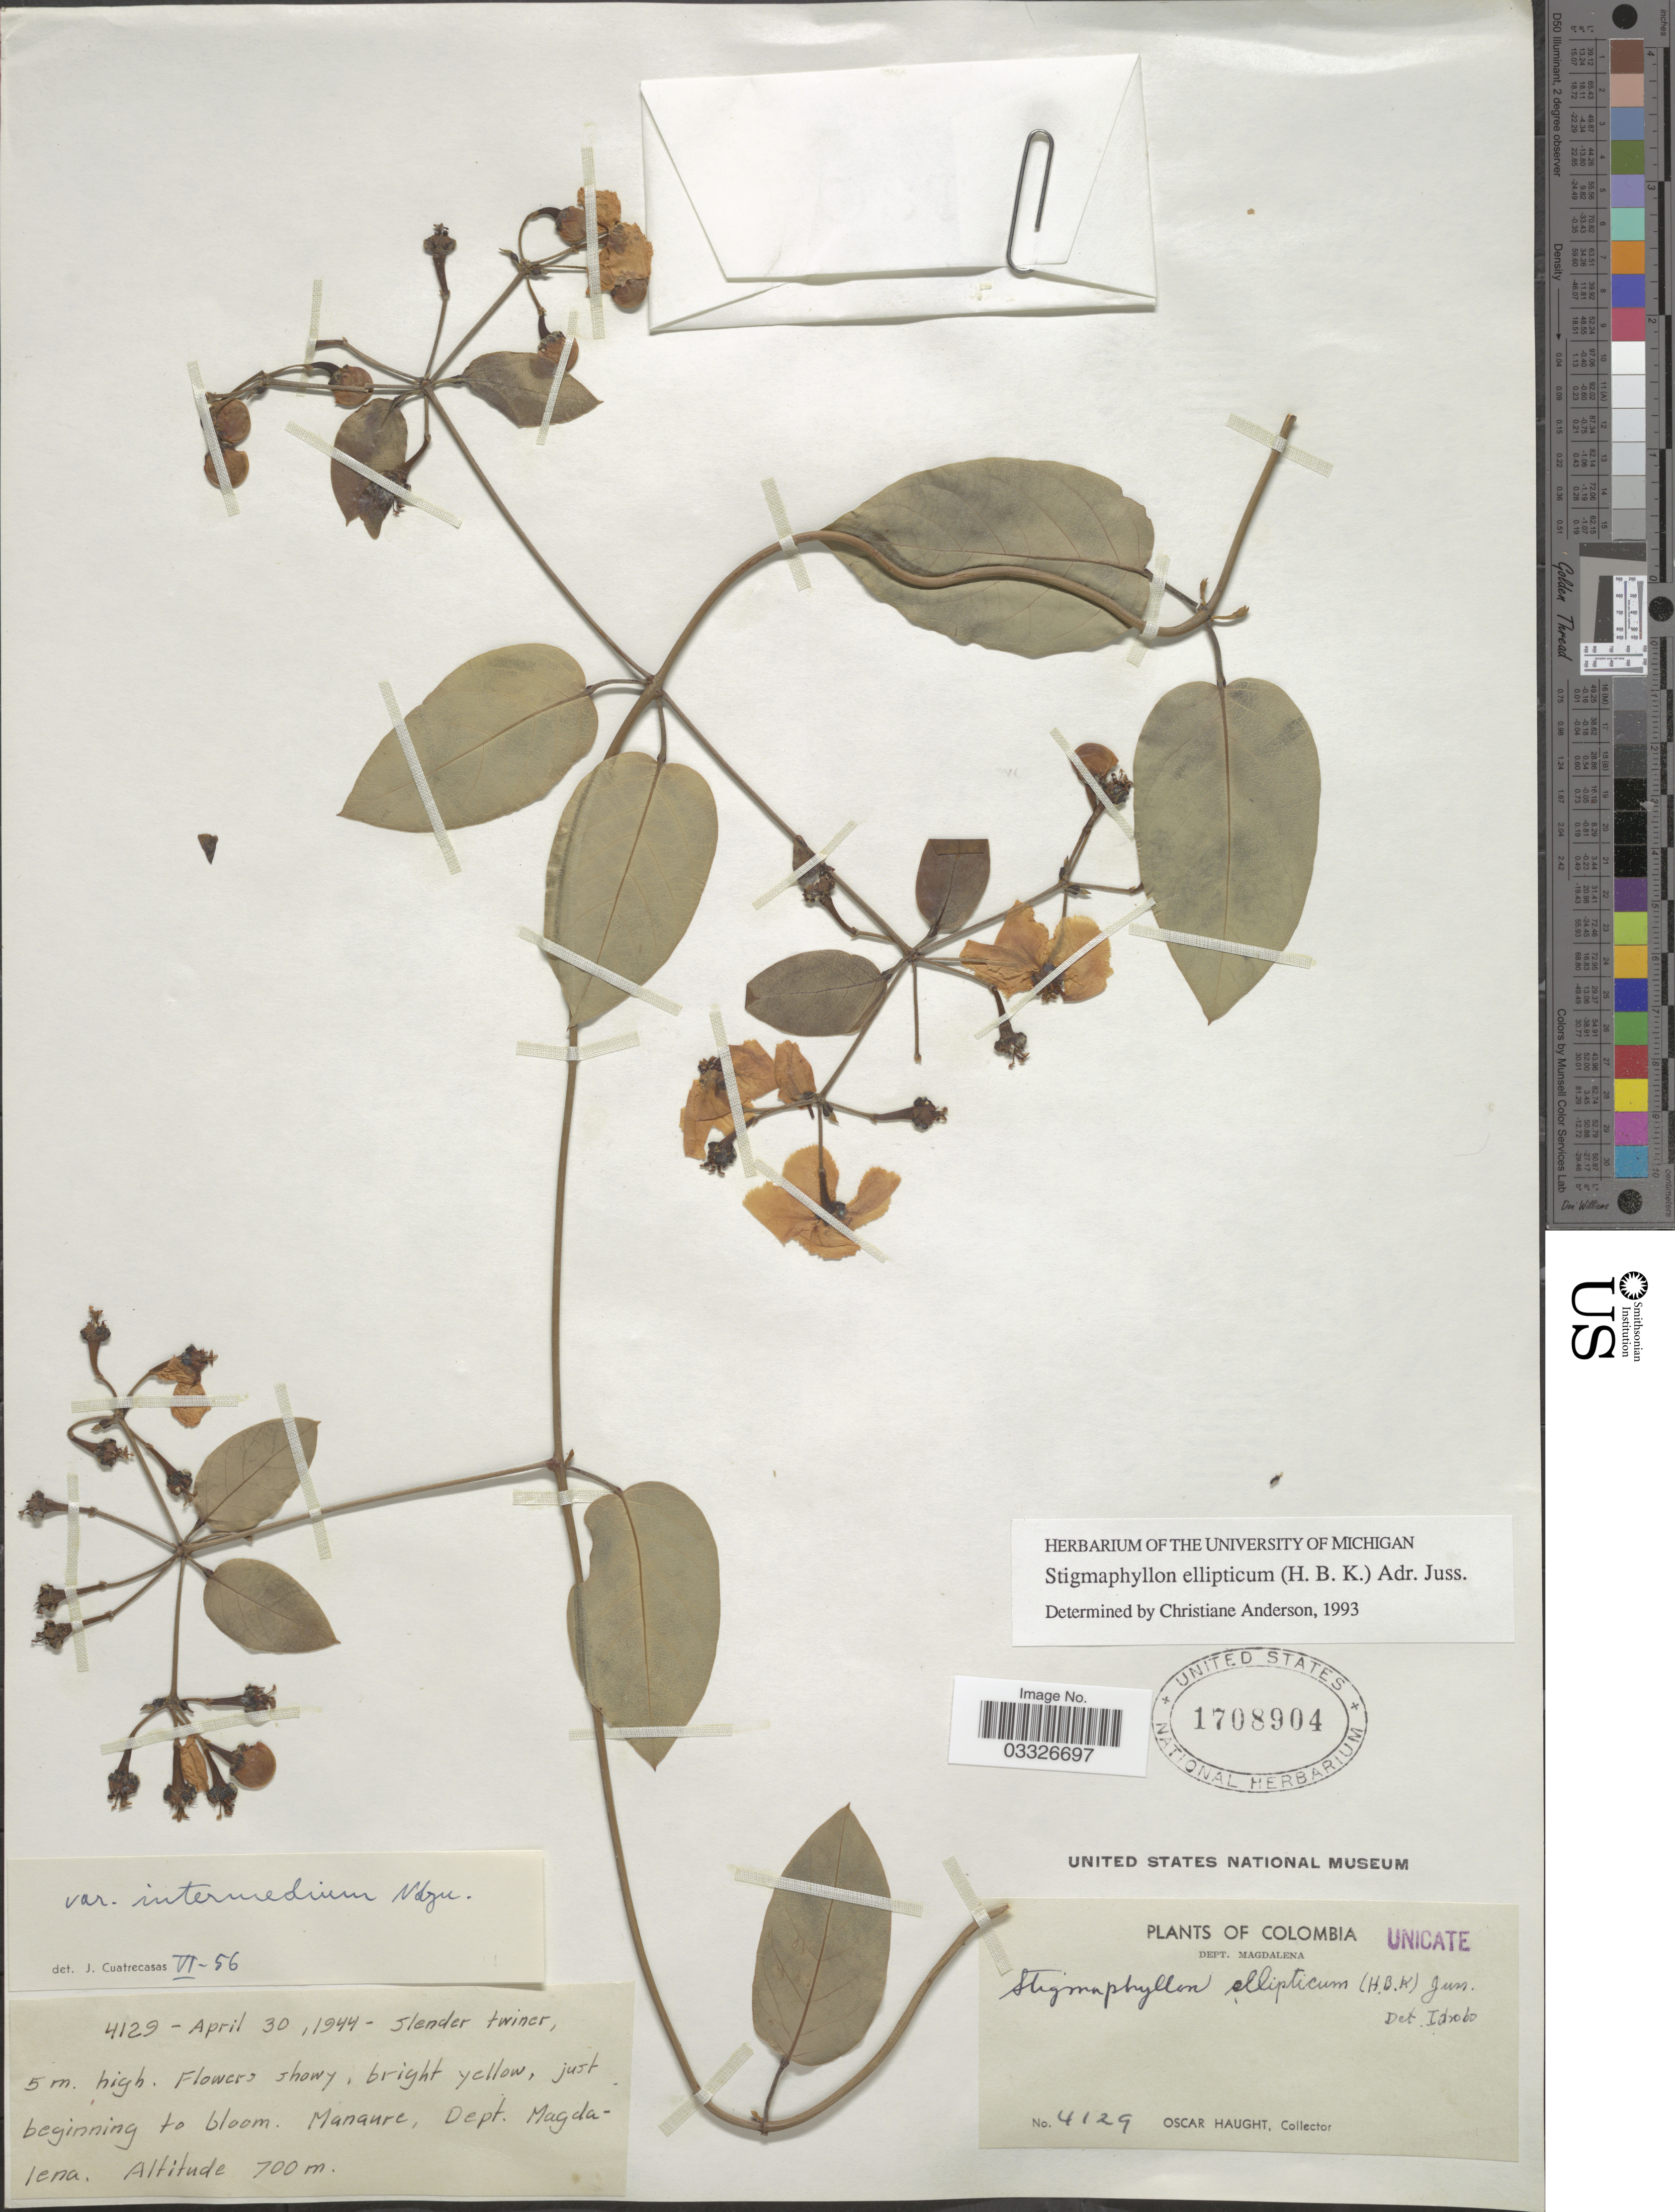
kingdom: Plantae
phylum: Tracheophyta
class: Magnoliopsida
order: Malpighiales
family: Malpighiaceae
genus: Stigmaphyllon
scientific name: Stigmaphyllon ellipticum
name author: (Kunth) A. Juss.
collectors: O. Haught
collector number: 4129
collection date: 1944-04-30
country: Colombia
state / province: Magdalena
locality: Dept. Magdalena. Manaure.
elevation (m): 700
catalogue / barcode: US 1708904